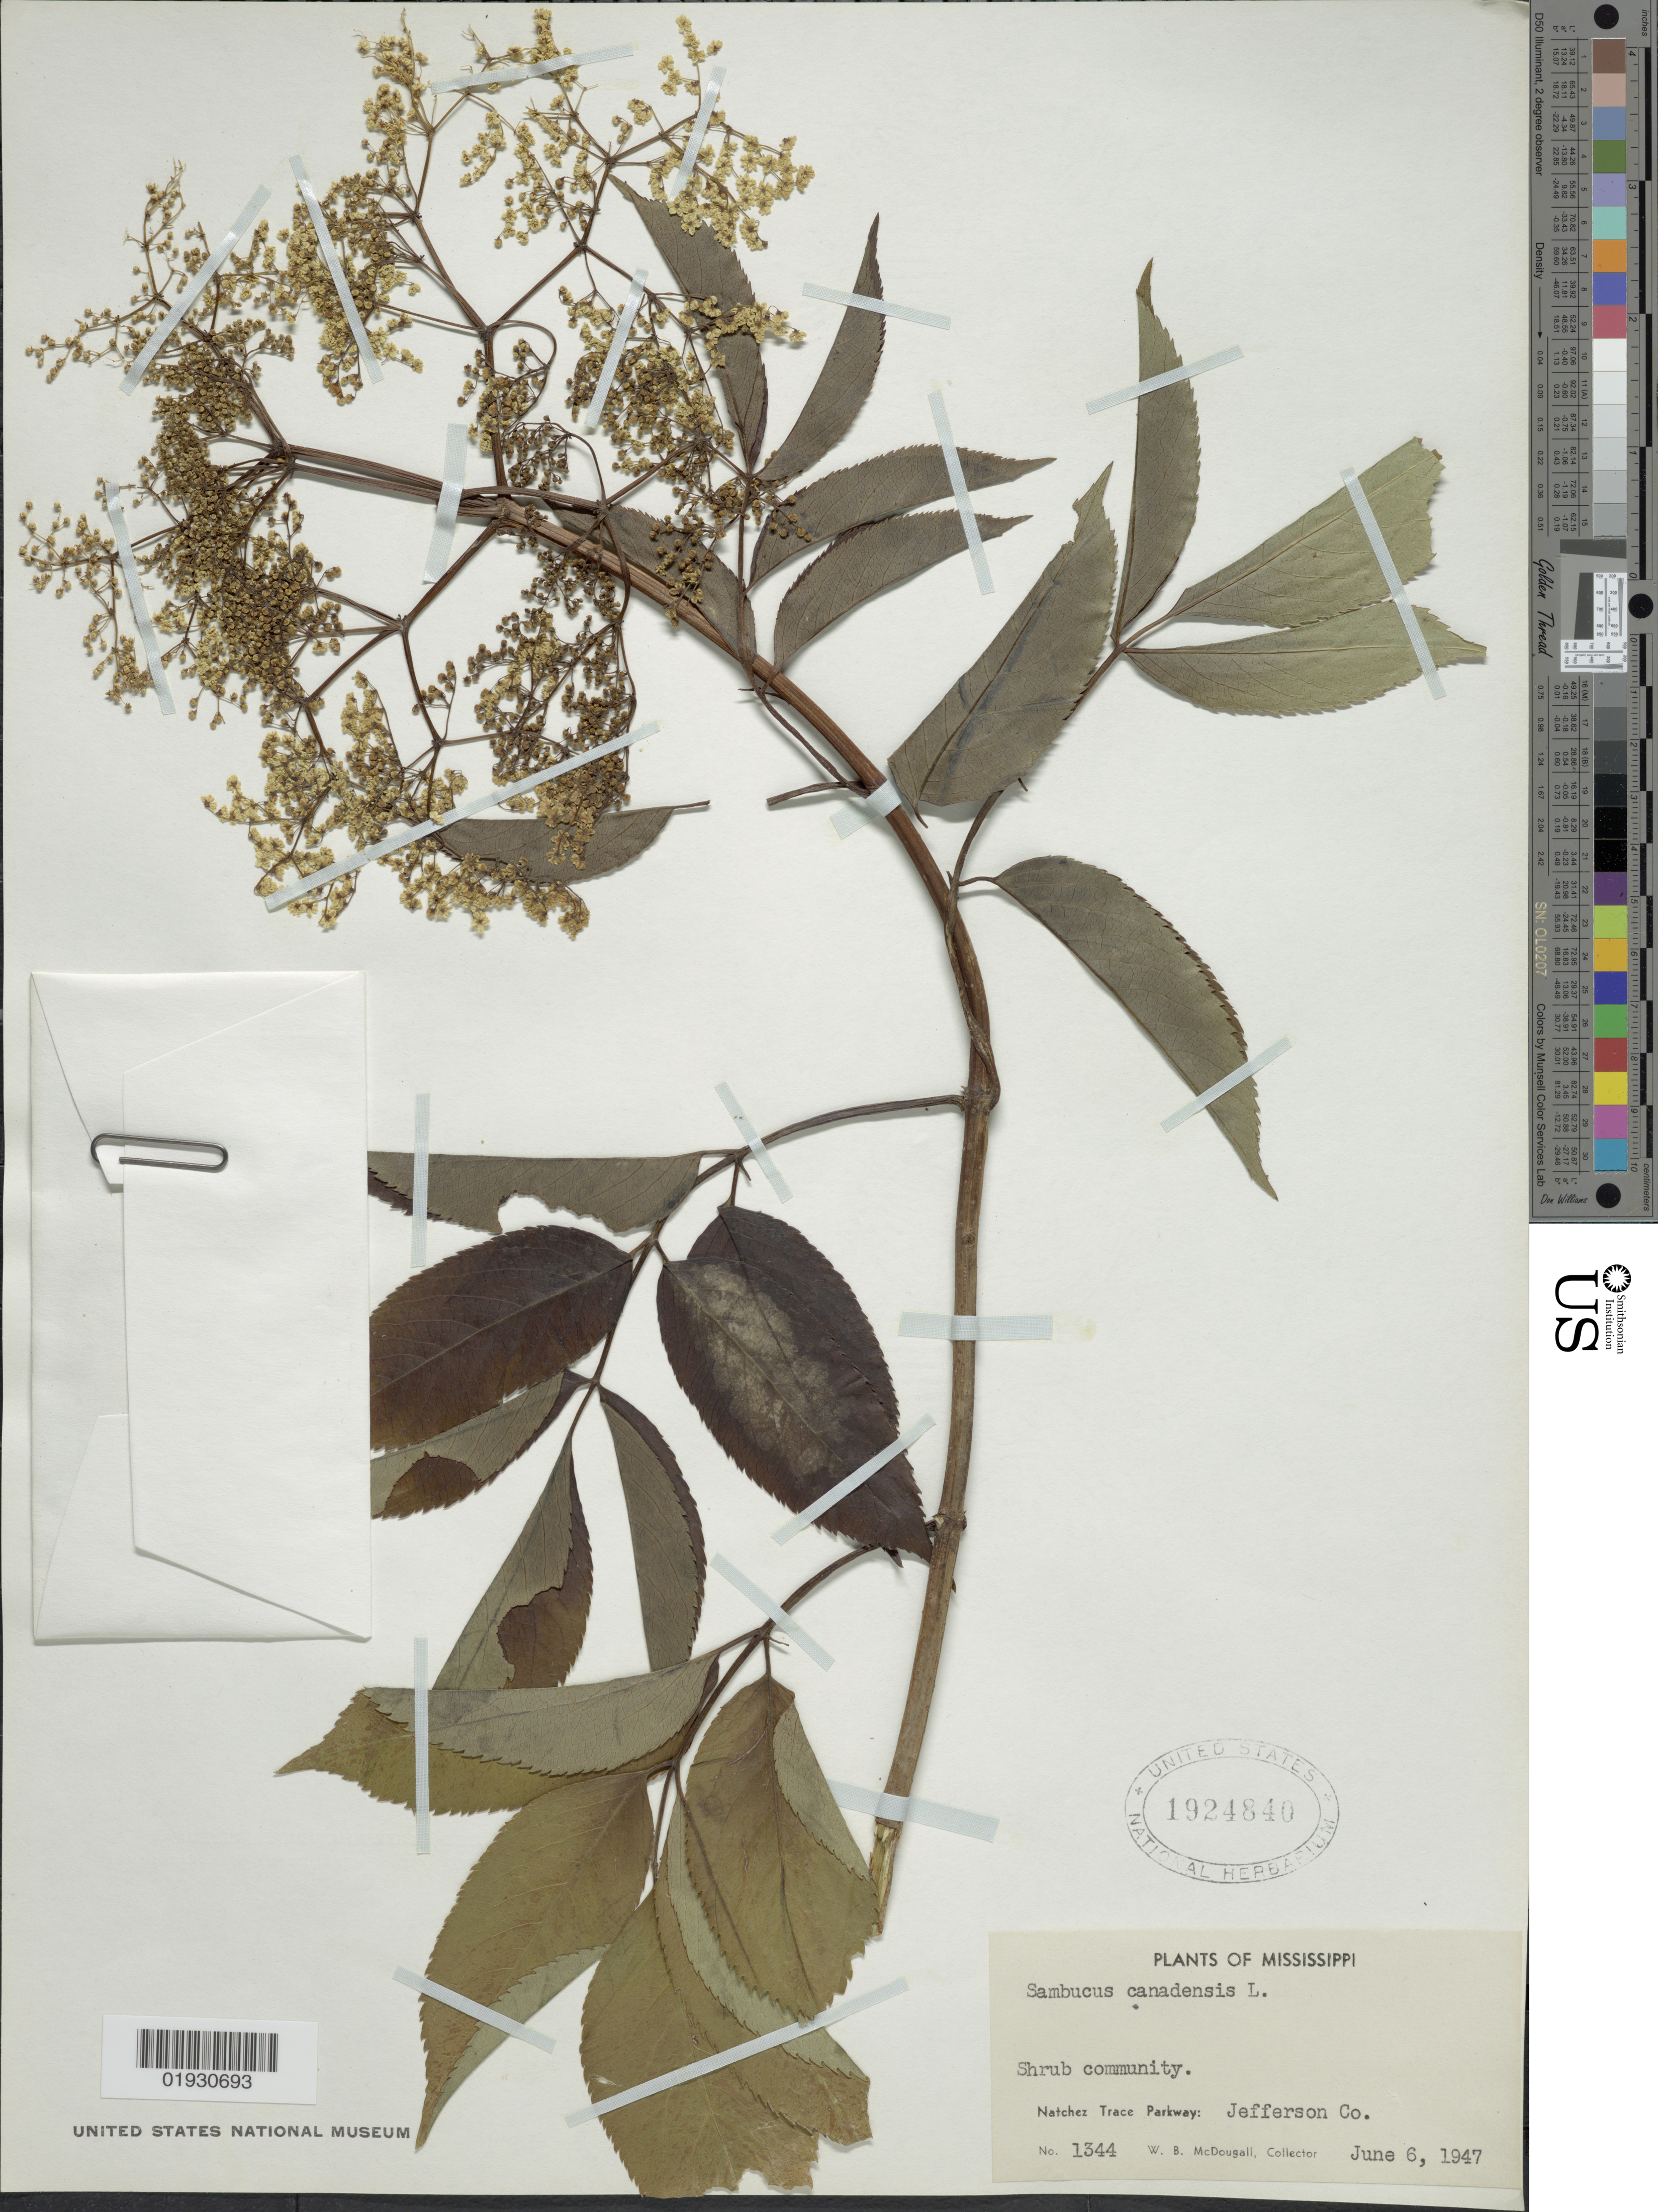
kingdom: Plantae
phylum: Tracheophyta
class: Magnoliopsida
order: Dipsacales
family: Viburnaceae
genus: Sambucus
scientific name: Sambucus canadensis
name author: L.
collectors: W. B. McDougall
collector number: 1344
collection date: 1947-06-06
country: United States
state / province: Mississippi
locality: Natchez Trace Parkway: Jefferson Co.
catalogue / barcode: US 1924840